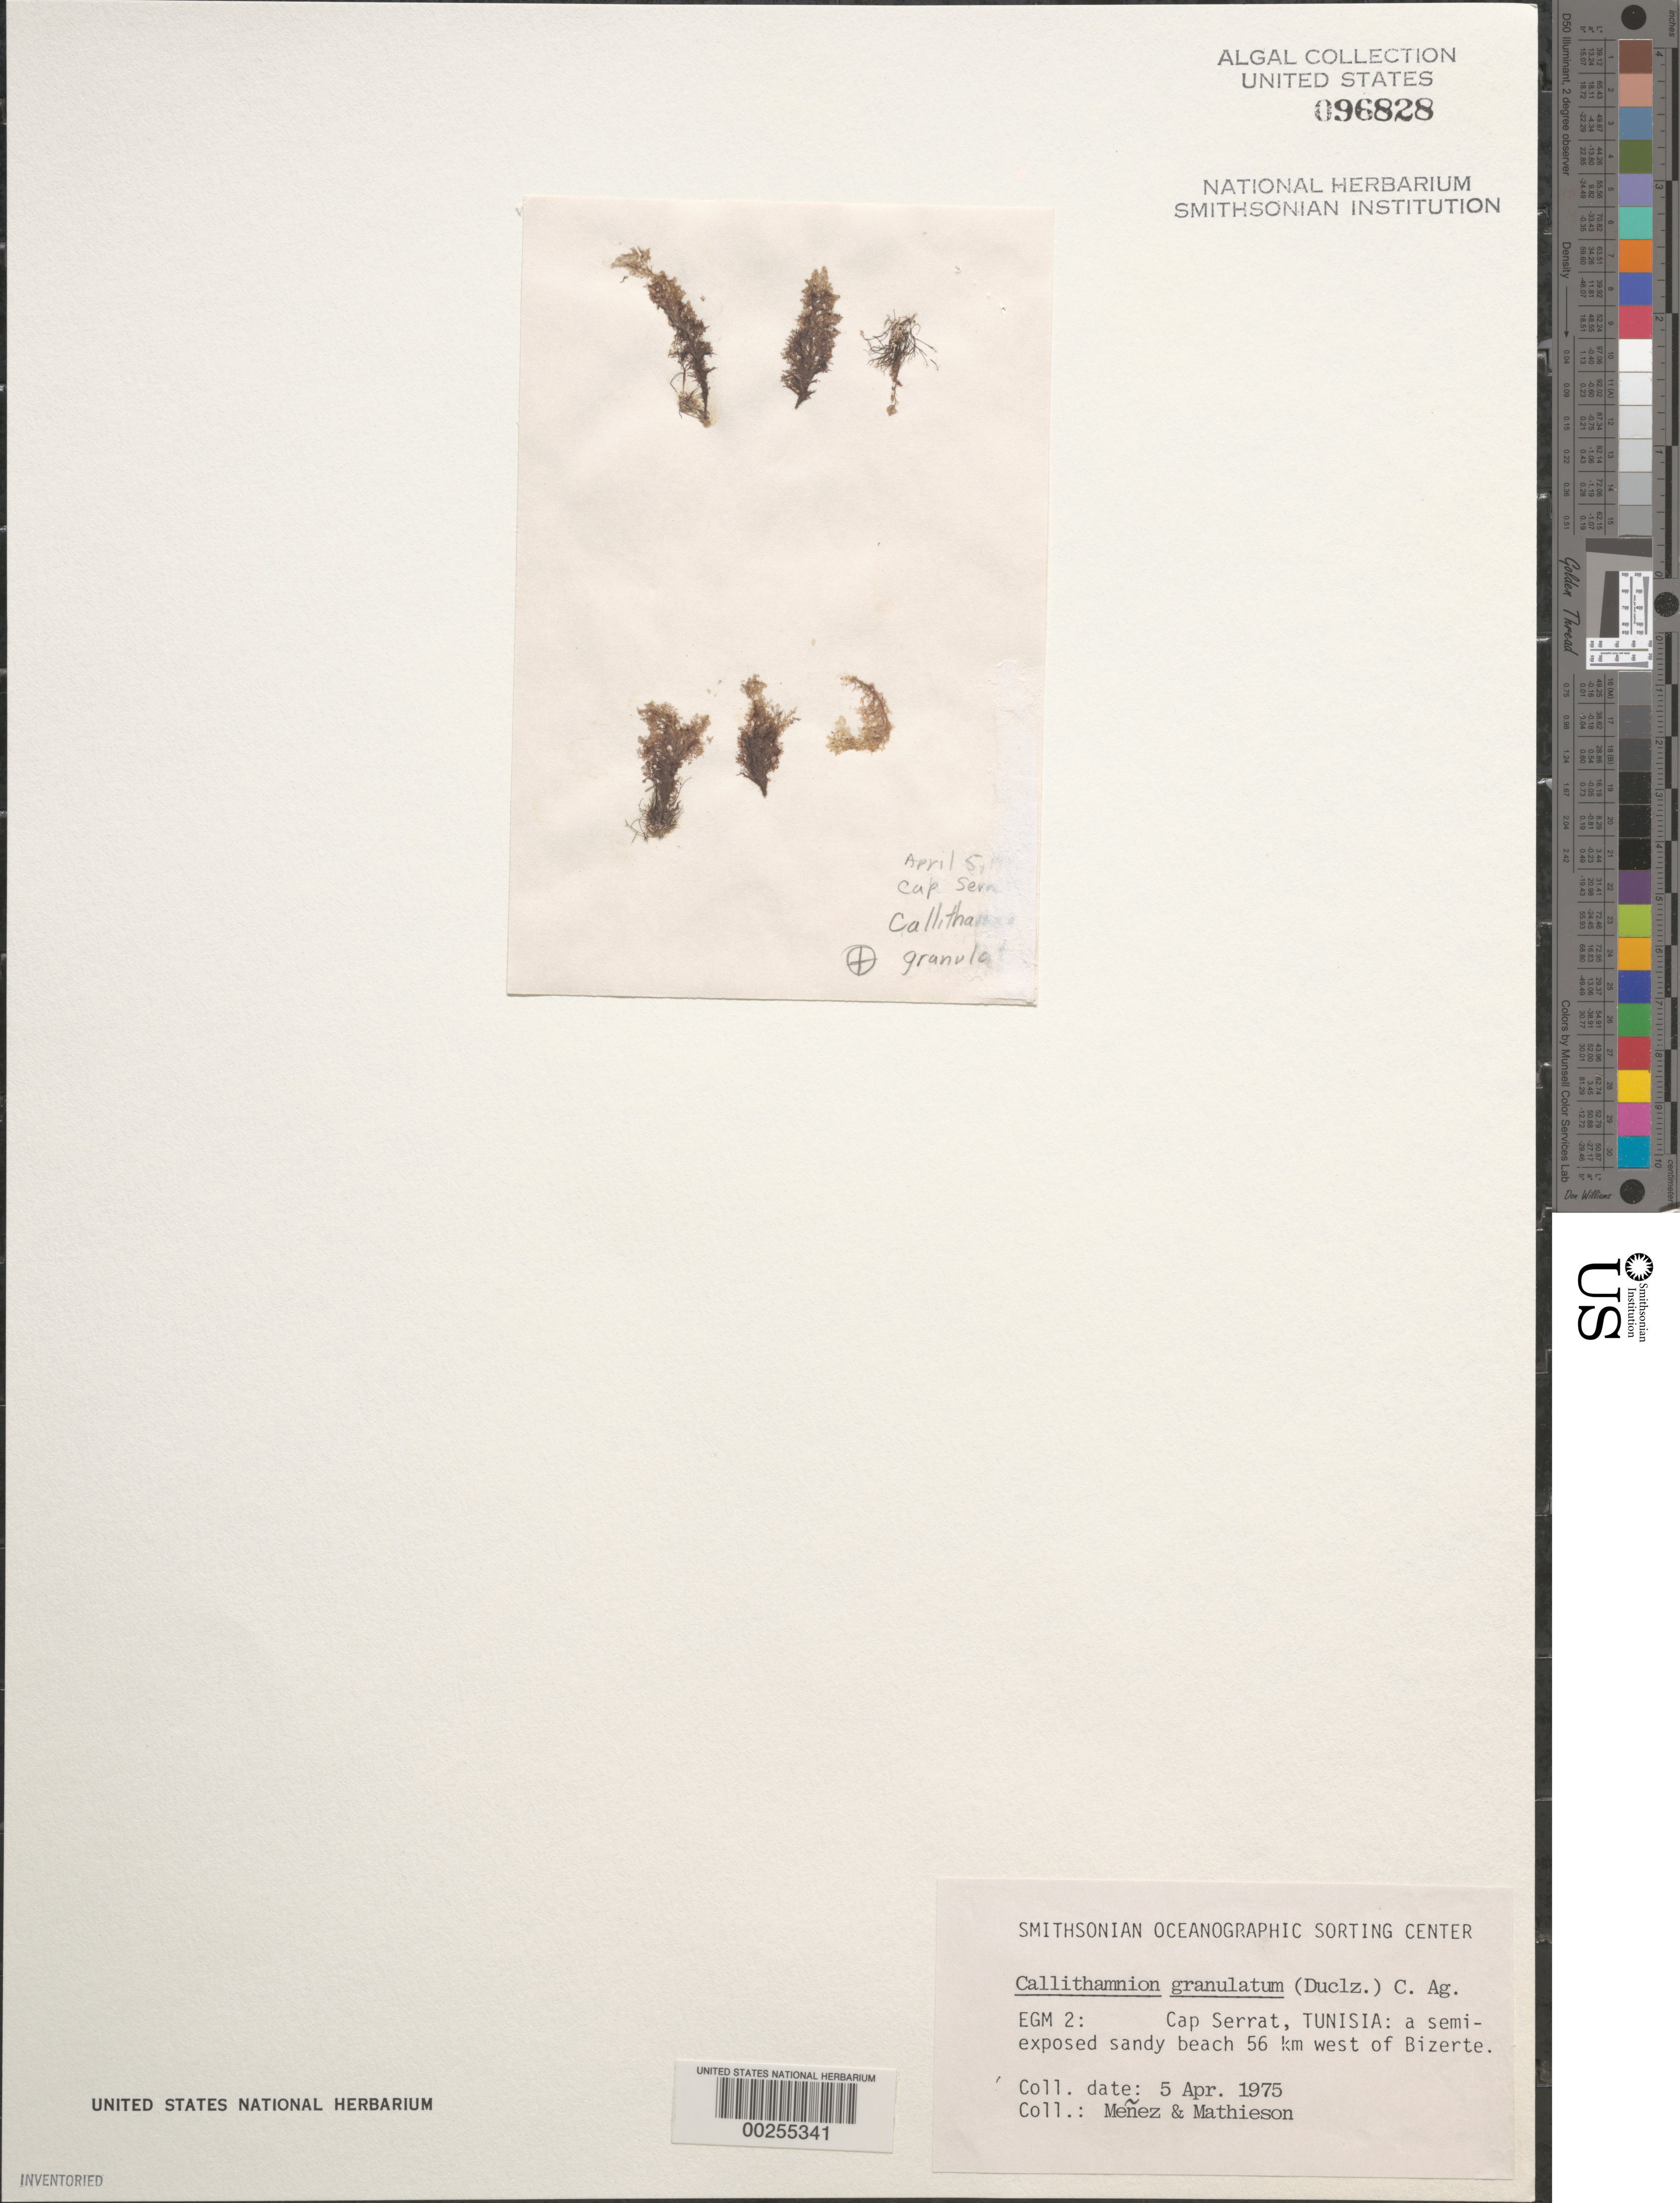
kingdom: Plantae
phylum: Rhodophyta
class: Florideophyceae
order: Ceramiales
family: Callithamniaceae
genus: Callithamnion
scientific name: Callithamnion granulatum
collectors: Meñez & R. Mathieson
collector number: EGM 2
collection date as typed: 05 Apr 1975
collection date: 1975-04-05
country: Tunisia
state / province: Bizerte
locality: Cap serrat, 56 km west of bizerte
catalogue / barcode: US 96828